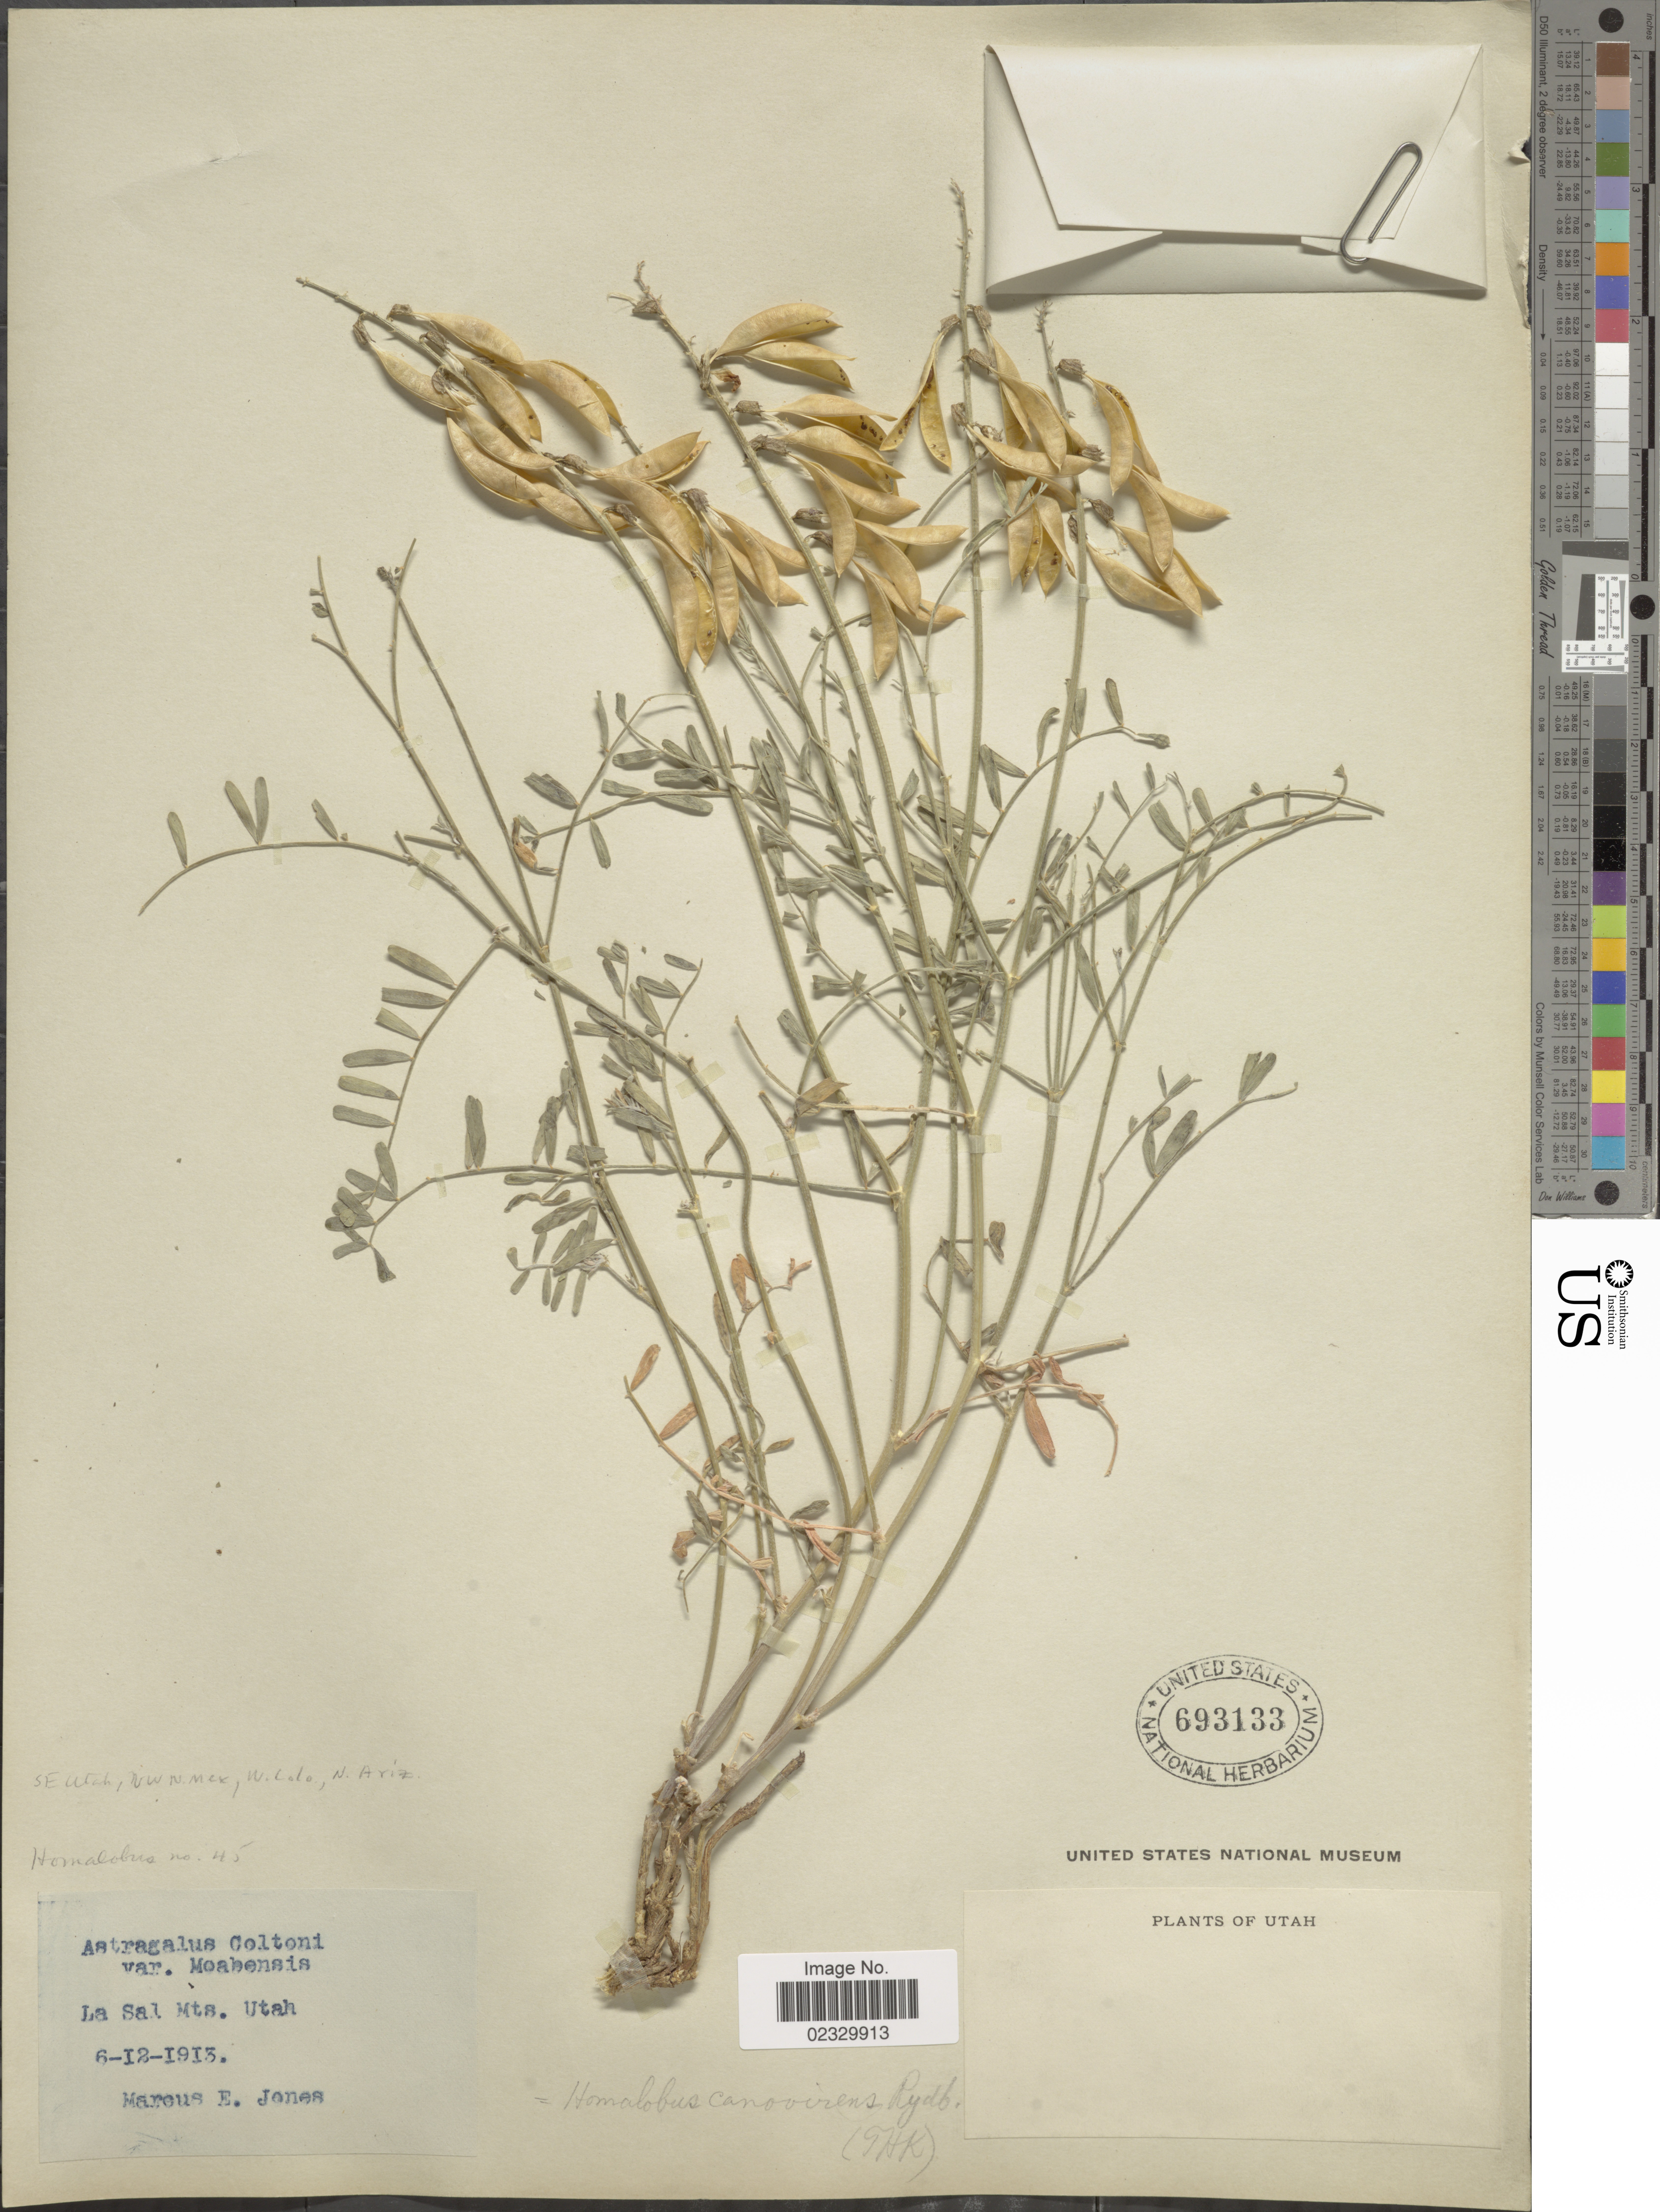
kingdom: Plantae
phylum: Tracheophyta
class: Magnoliopsida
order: Fabales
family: Fabaceae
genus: Astragalus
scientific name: Astragalus canovirens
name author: (Rydb.) Barneby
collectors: M. E. Jones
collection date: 1913-06-12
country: United States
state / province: Utah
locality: La Sal Mts.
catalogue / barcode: US 693133